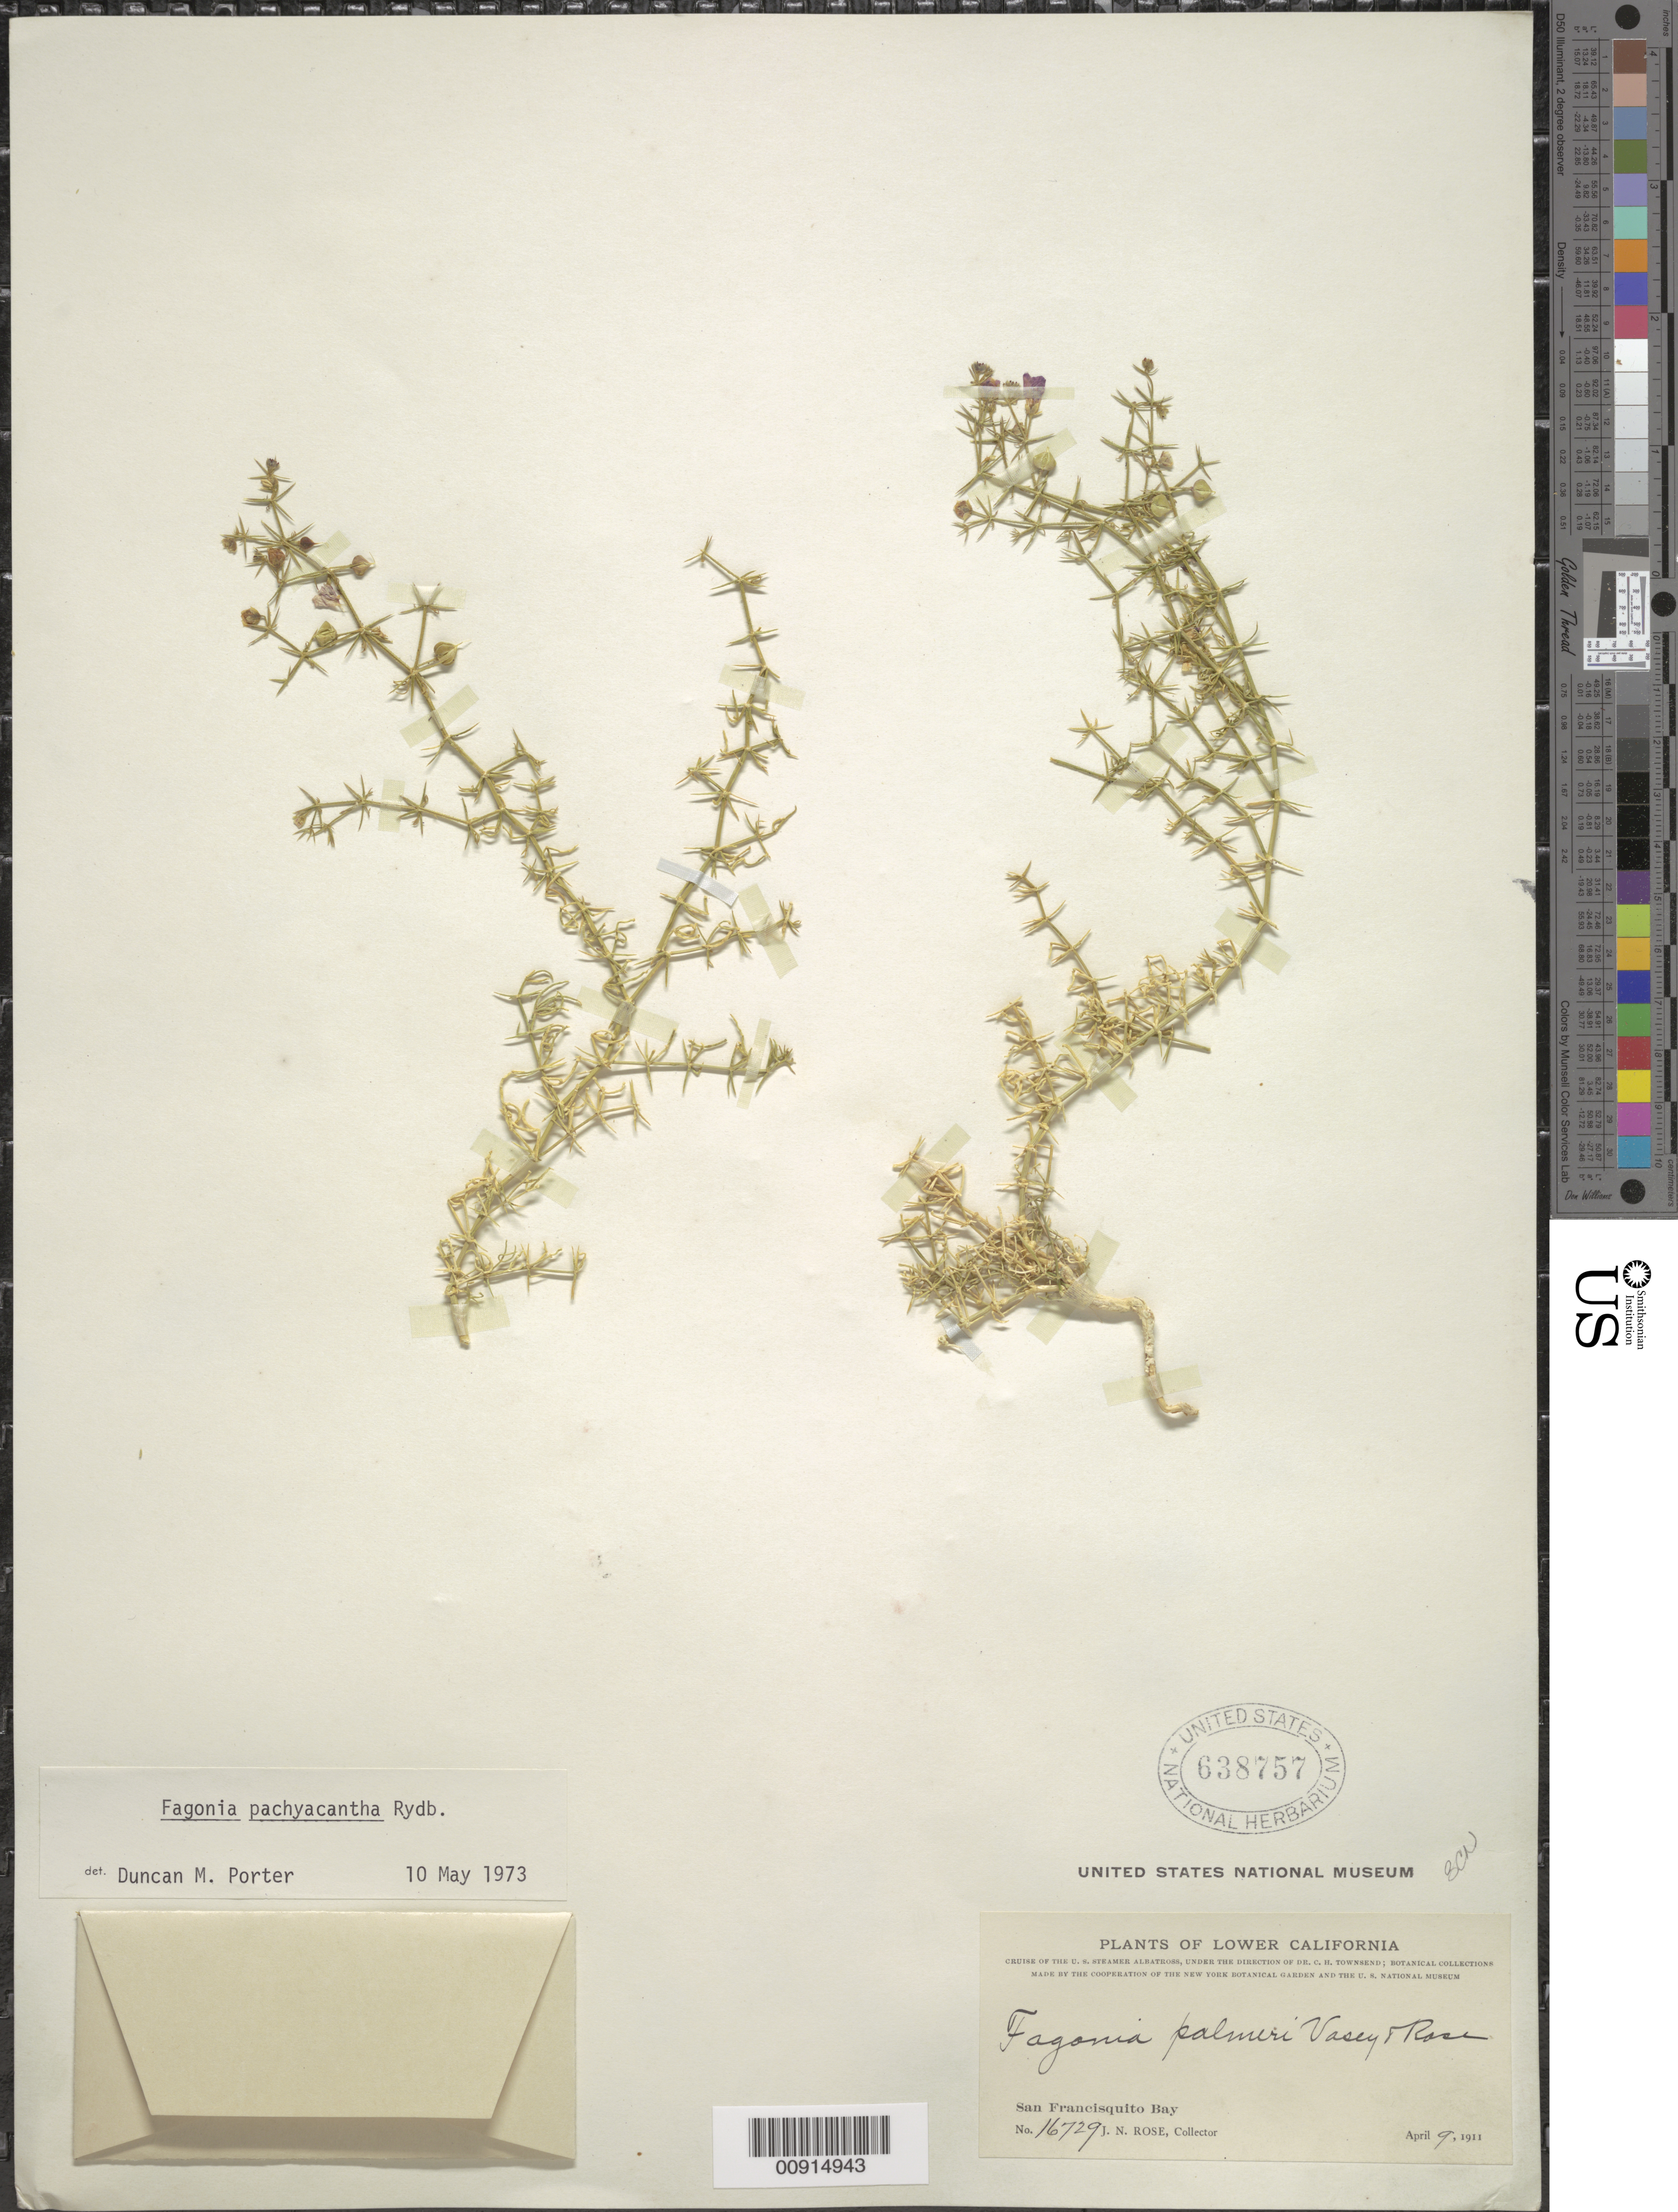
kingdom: Plantae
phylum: Tracheophyta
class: Magnoliopsida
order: Zygophyllales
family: Zygophyllaceae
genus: Fagonia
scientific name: Fagonia pachyacantha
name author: Rydb.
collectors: J. N. Rose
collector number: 16729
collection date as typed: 09 Apr 1911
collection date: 1911-04-09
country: Mexico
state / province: Baja California Norte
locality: San Francisquito Bay, Lower California.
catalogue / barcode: US 638757